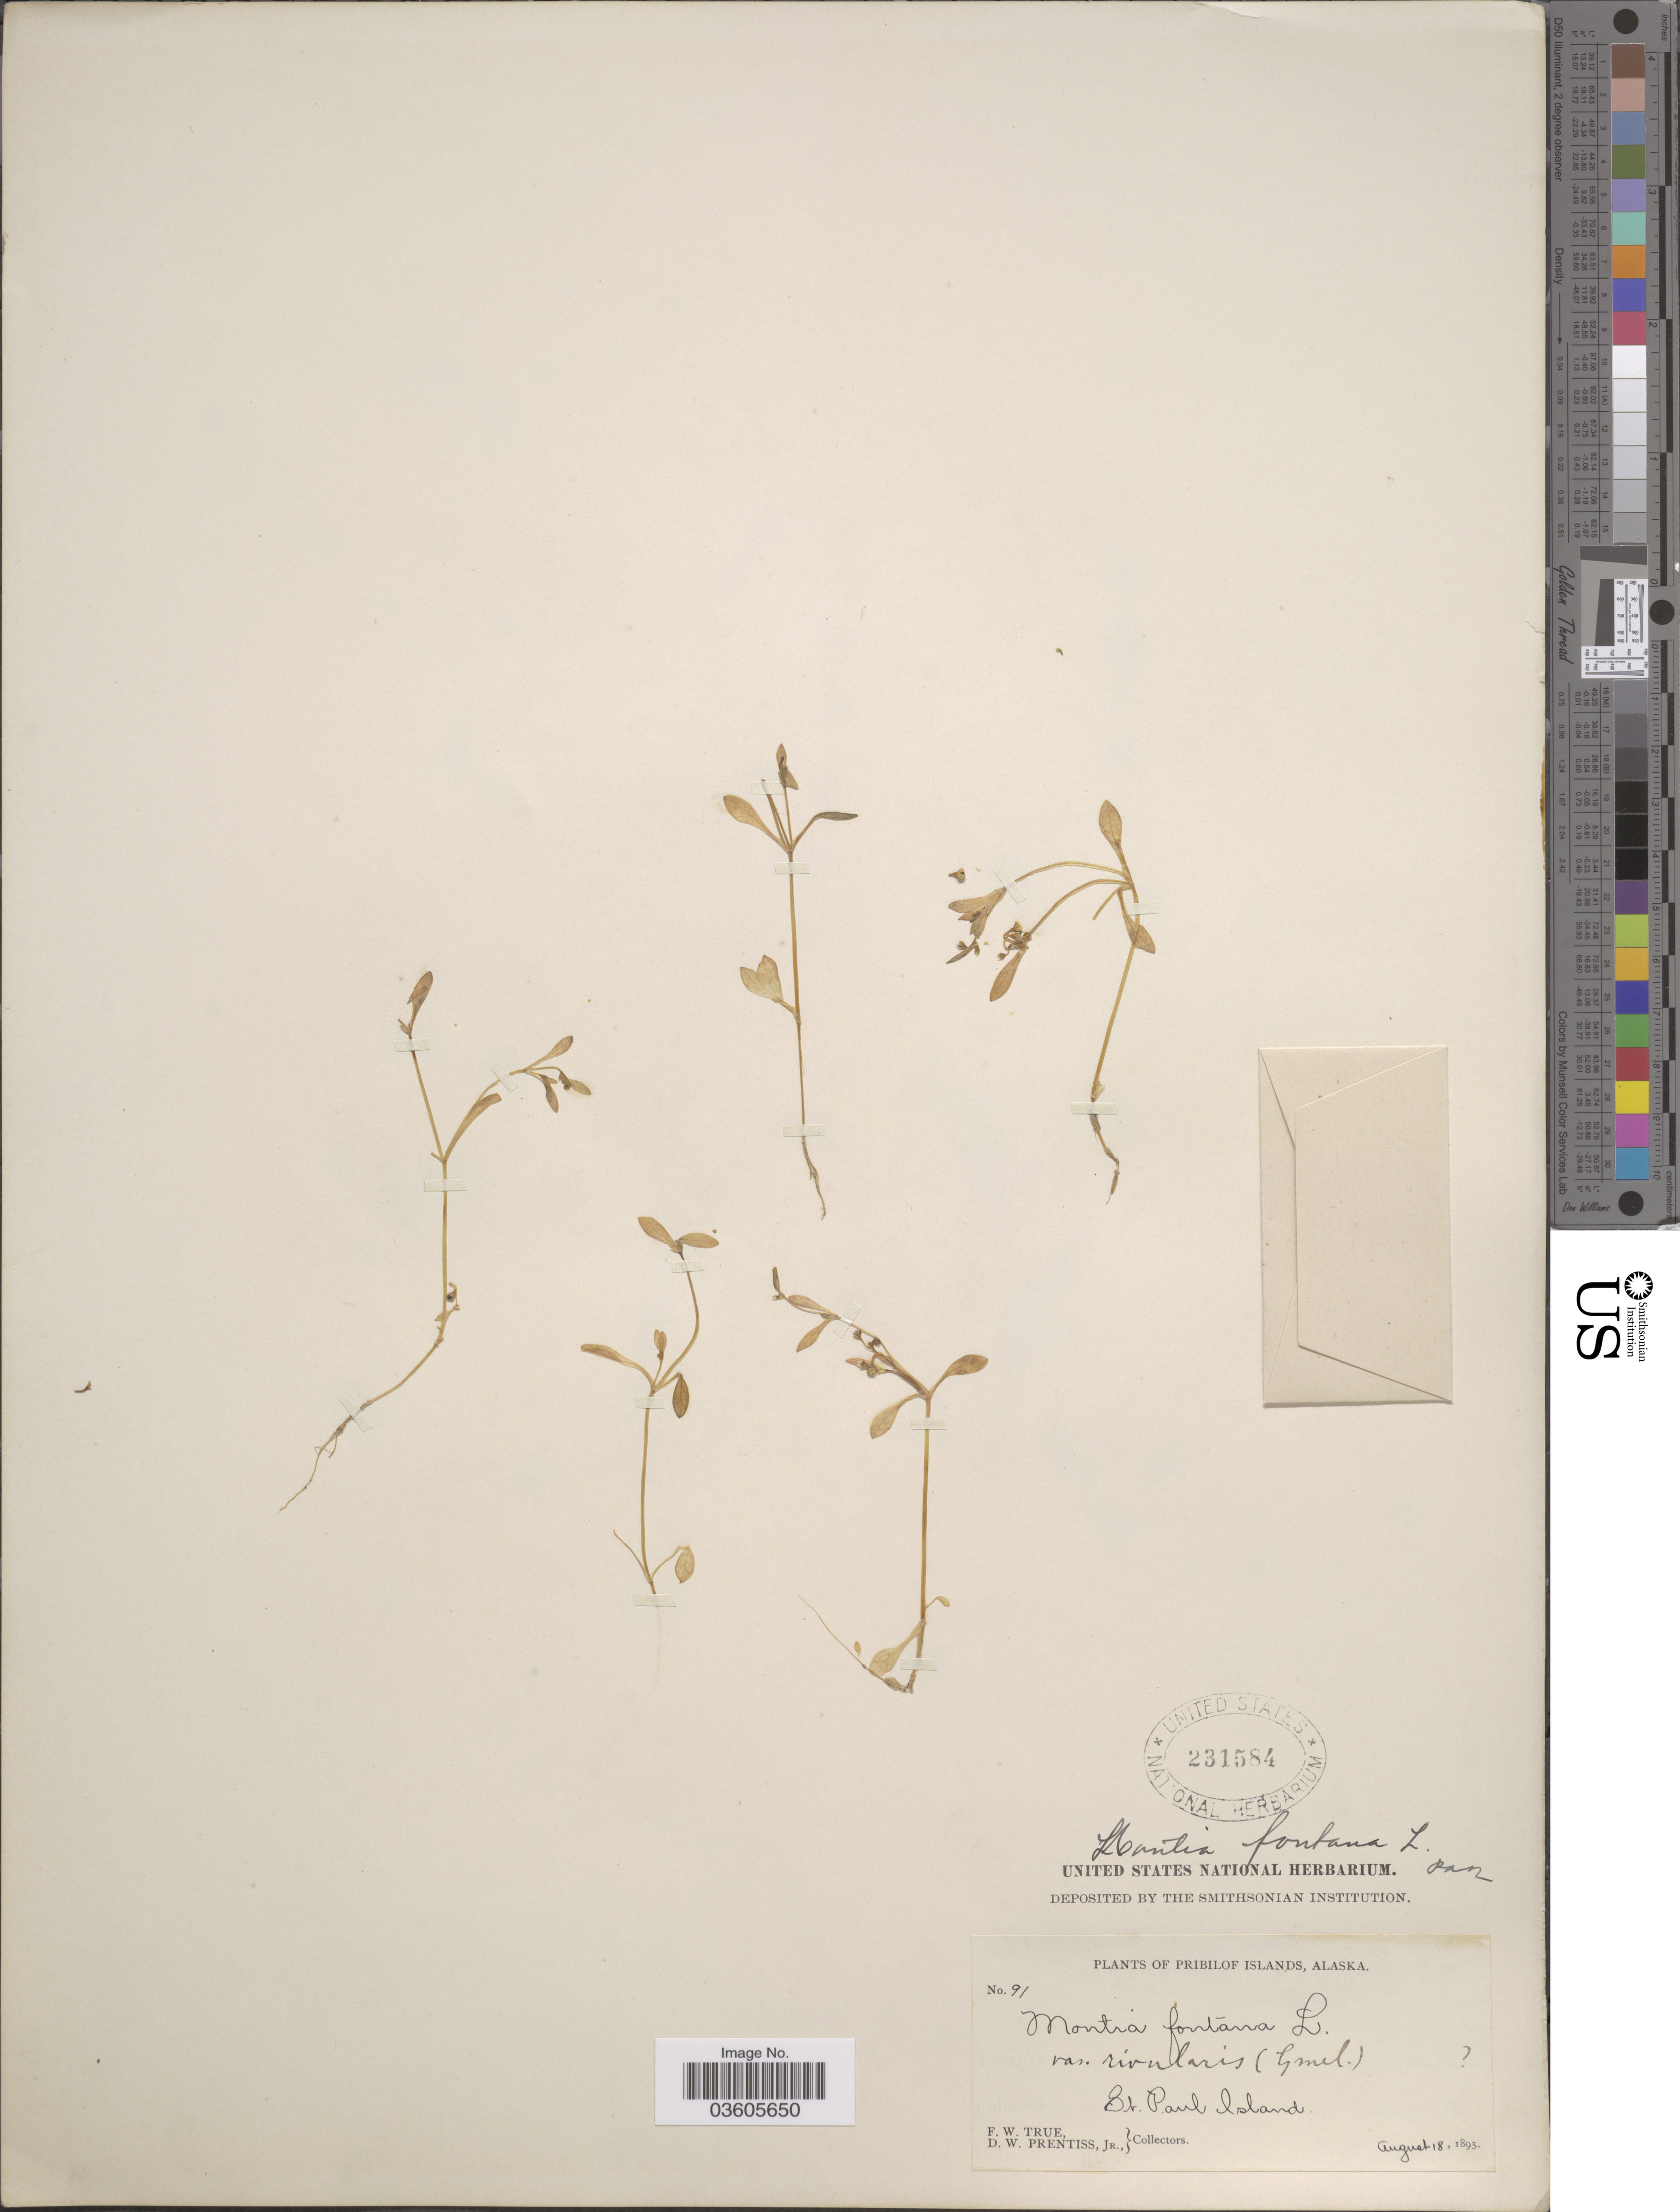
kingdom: Plantae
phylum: Tracheophyta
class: Magnoliopsida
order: Caryophyllales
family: Montiaceae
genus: Montia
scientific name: Montia fontana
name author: L.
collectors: F. True & D. Prentiss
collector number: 91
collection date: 1895-08-18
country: United States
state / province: Alaska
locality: Pribilof Islands. St. Paul Island.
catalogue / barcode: US 231584